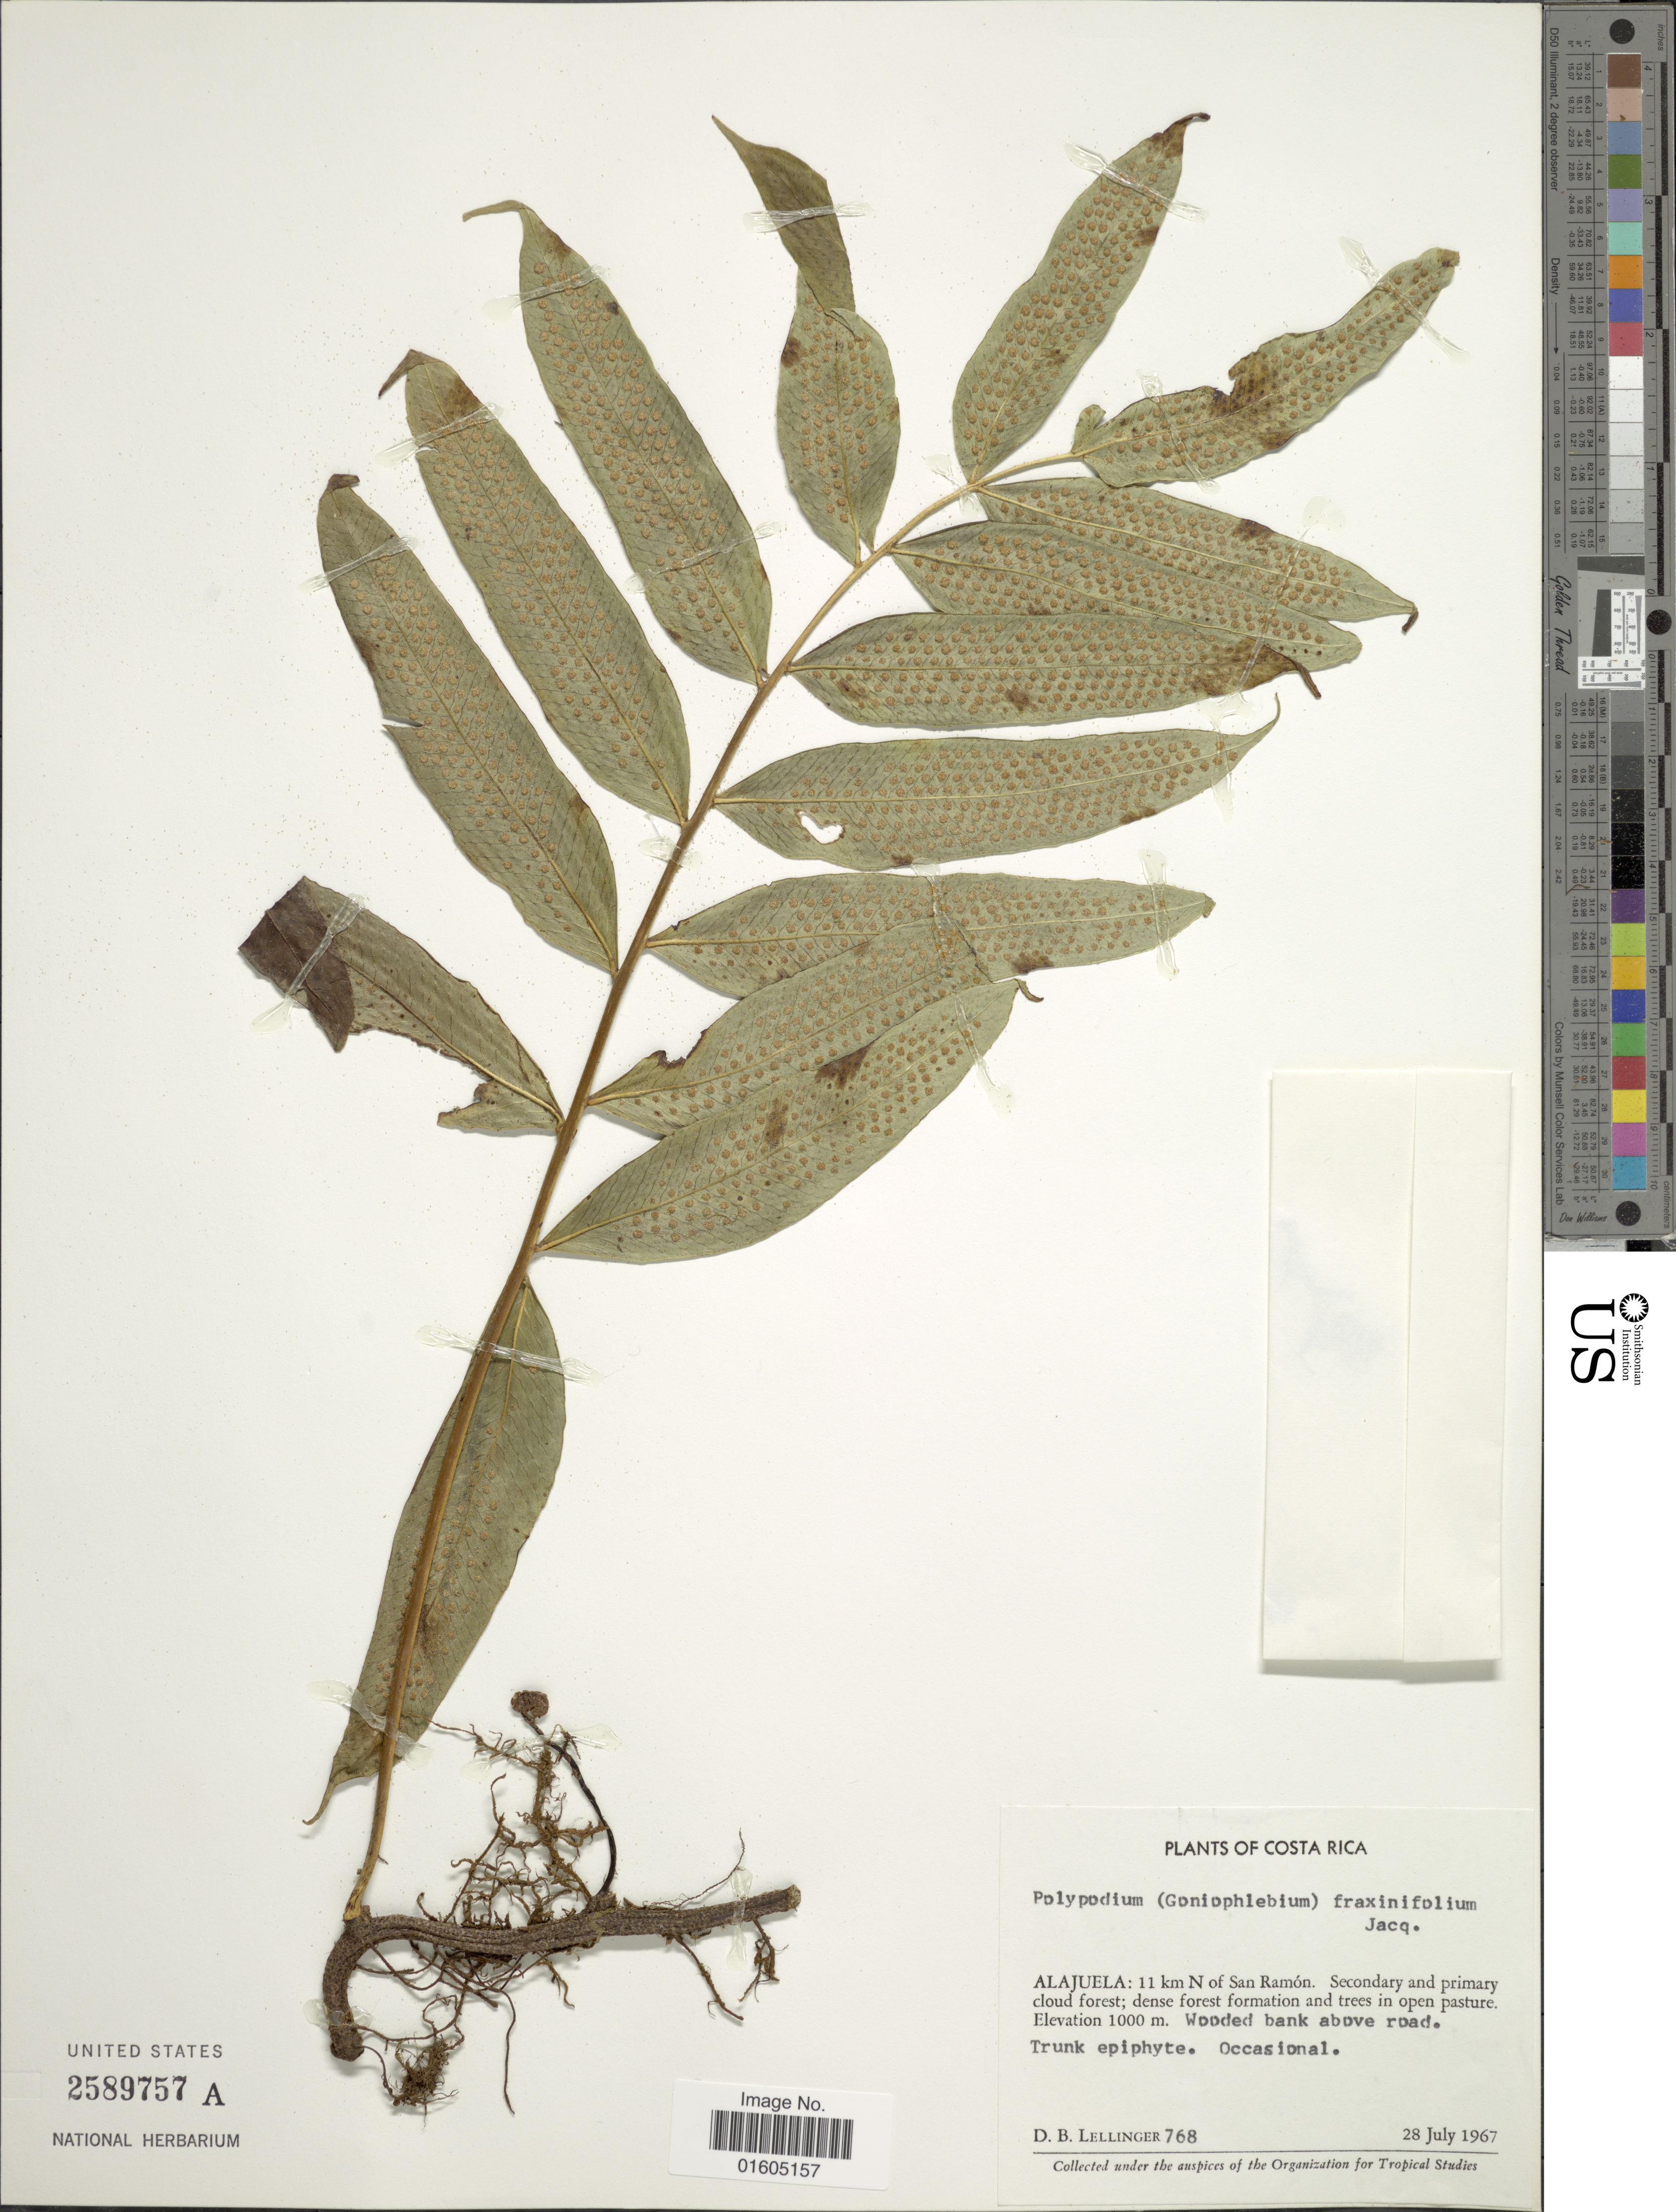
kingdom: Plantae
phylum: Tracheophyta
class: Polypodiopsida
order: Polypodiales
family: Polypodiaceae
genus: Serpocaulon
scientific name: Serpocaulon fraxinifolium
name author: (Jacq.) A.R. Sm.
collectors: D. B. Lellinger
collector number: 768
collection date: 1967-07-28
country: Costa Rica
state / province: Alajuela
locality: Costa Rica: 11 km N of San Ramon, secondary and primary cloud forest; dense forest formation and trees in open pasture. Wooded bank above road.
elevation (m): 1000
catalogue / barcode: US 2589757A